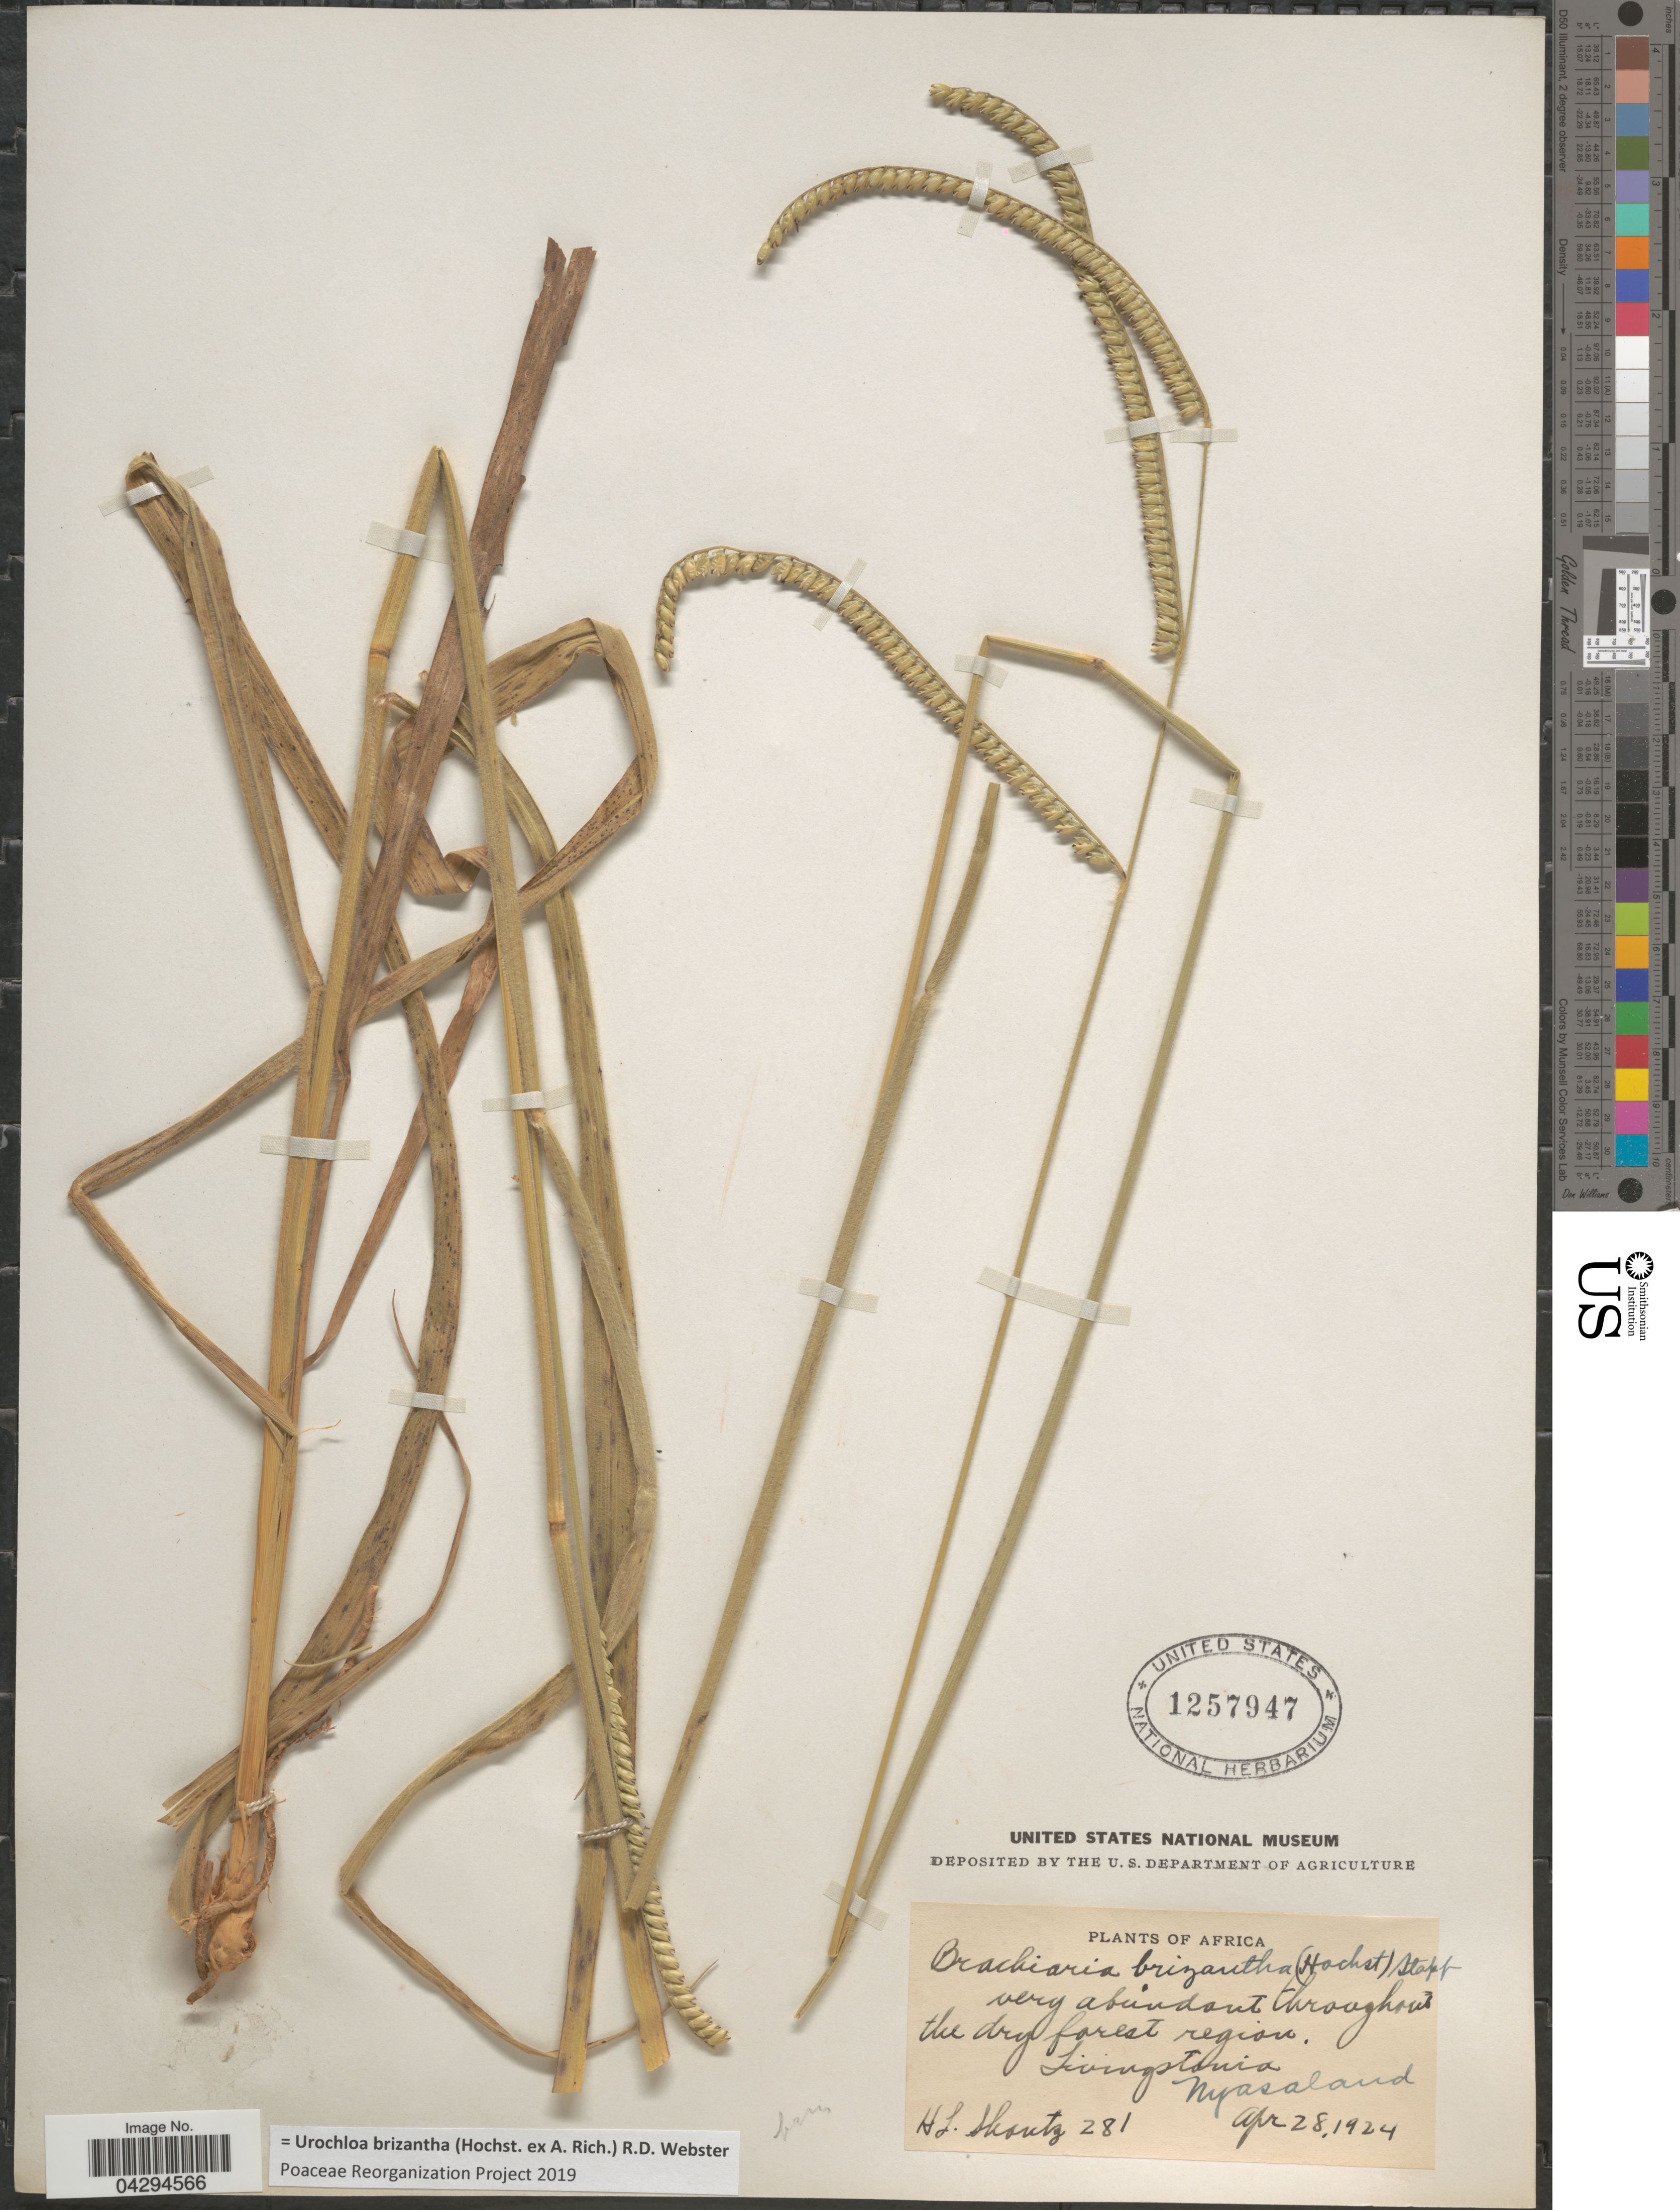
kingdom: Plantae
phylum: Tracheophyta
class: Liliopsida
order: Poales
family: Poaceae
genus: Urochloa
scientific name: Urochloa brizantha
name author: (Hochst. ex A. Rich.) R.D. Webster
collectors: H. Shantz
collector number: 281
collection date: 1924-04-28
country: Malawi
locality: Livingstonia. Nyasaland.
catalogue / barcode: US 1257947